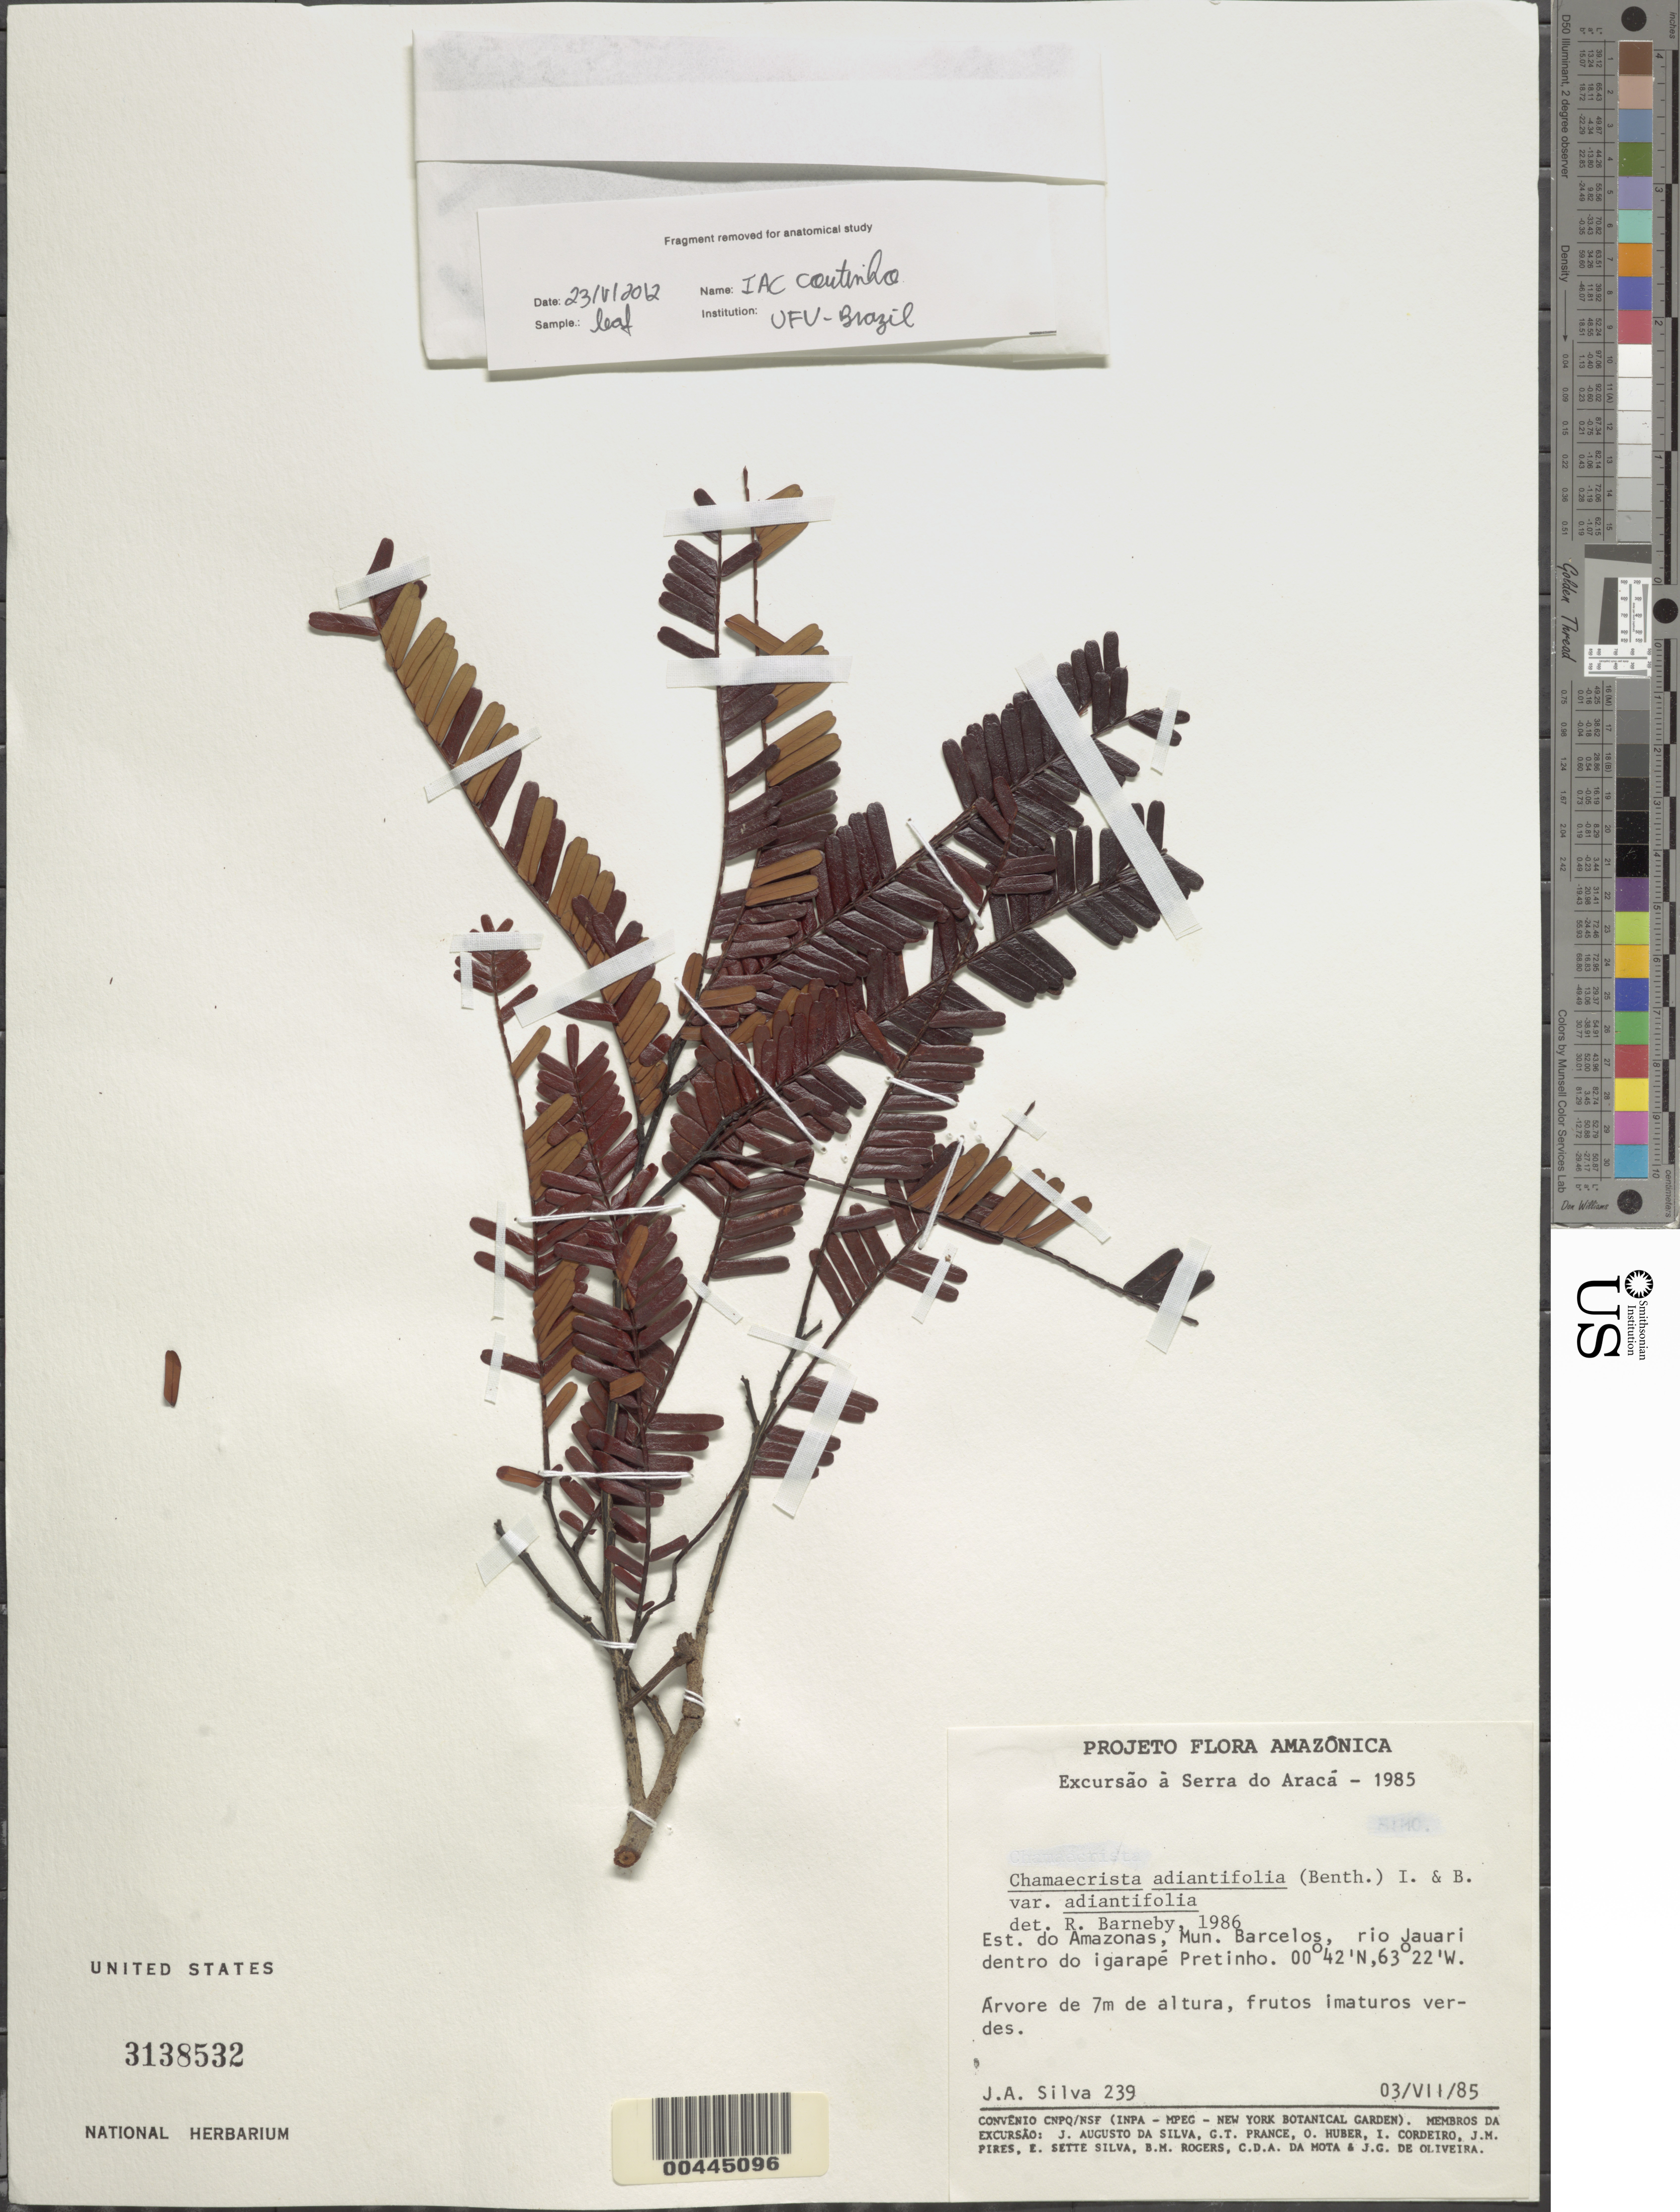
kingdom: Plantae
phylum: Tracheophyta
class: Magnoliopsida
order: Fabales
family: Fabaceae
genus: Chamaecrista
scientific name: Chamaecrista adiantifolia var. adiantifolia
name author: (Spruce ex Benth.) H.S. Irwin & Barneby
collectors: J. A. C. Silva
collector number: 239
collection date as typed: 03 Jul 1985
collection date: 1985-07-03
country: Venezuela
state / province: Amazonas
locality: Barcelos, rio jauari pretinho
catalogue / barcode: US 3138532